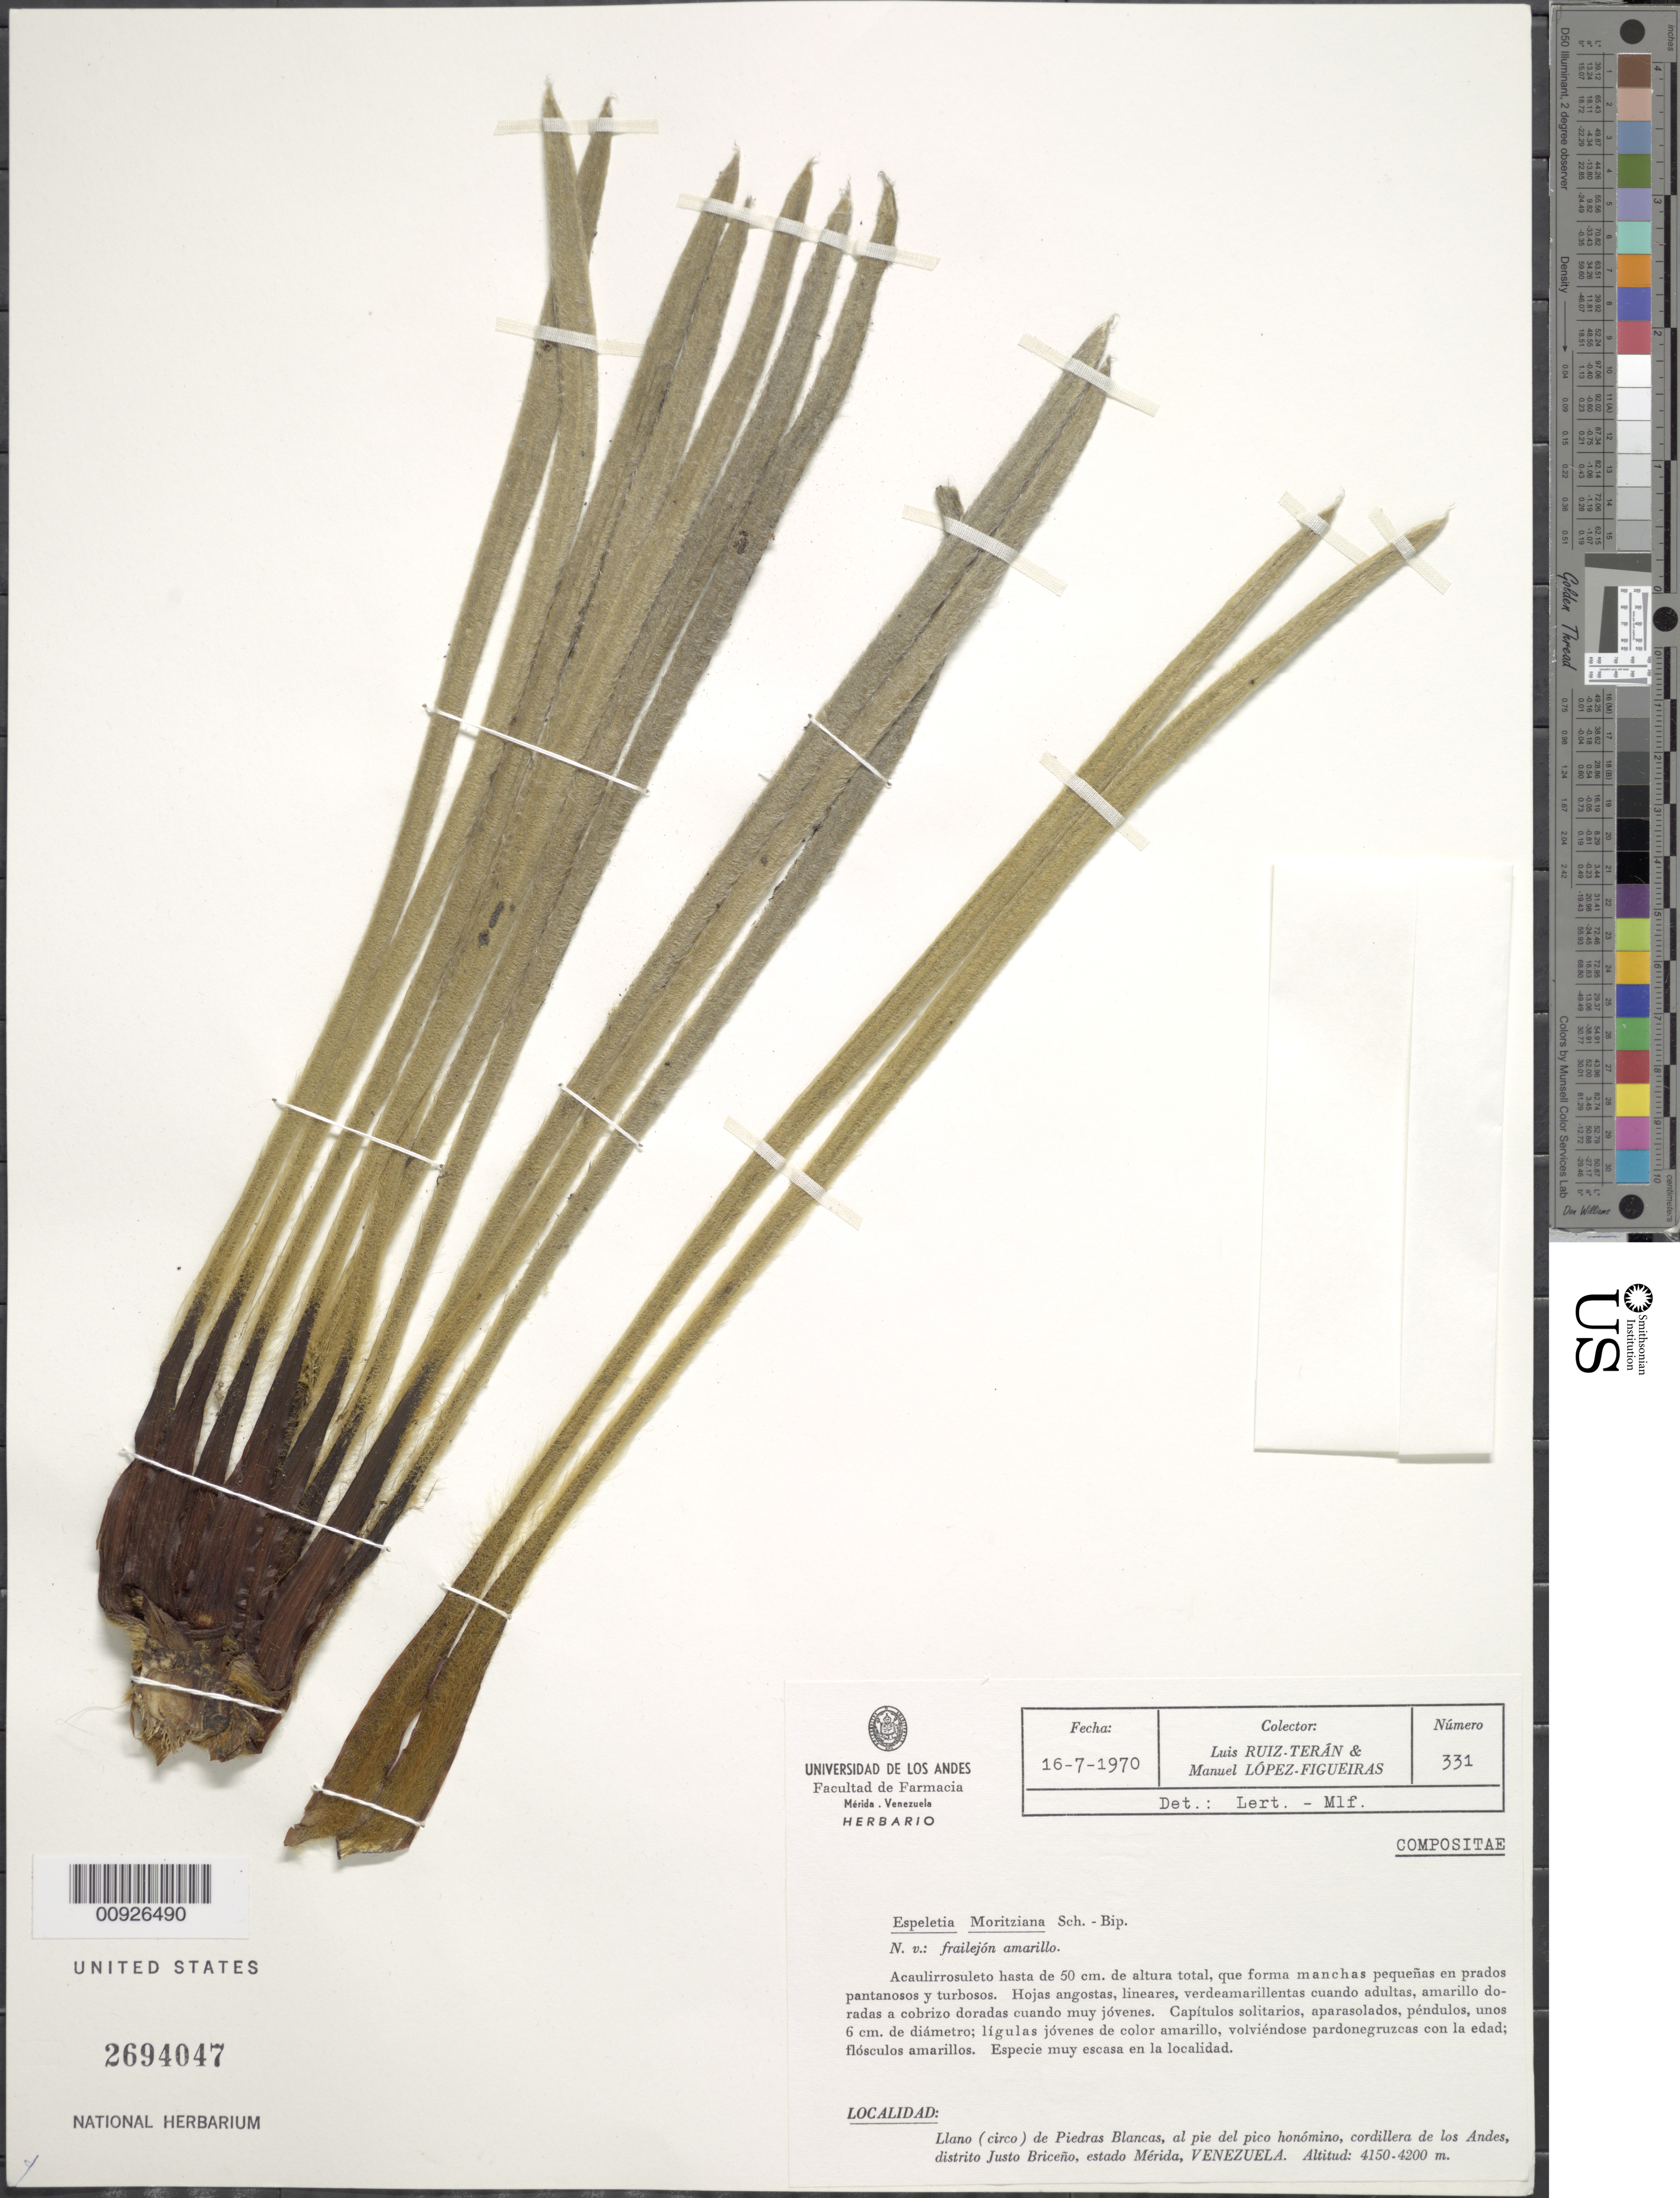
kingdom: Plantae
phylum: Tracheophyta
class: Magnoliopsida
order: Asterales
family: Asteraceae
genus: Coespeletia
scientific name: Coespeletia moritziana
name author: (Sch. Bip. ex Wedd.) Cuatrec.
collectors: L. E. Ruíz-Terán & M. López Figueiras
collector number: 331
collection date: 1970-07-16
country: Venezuela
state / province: Mérida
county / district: Justo Briceño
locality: Llano (circo) de Piedras Blancas, al pie del pico homónimo, cordillera de los Andes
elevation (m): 4150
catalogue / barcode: US 2694047